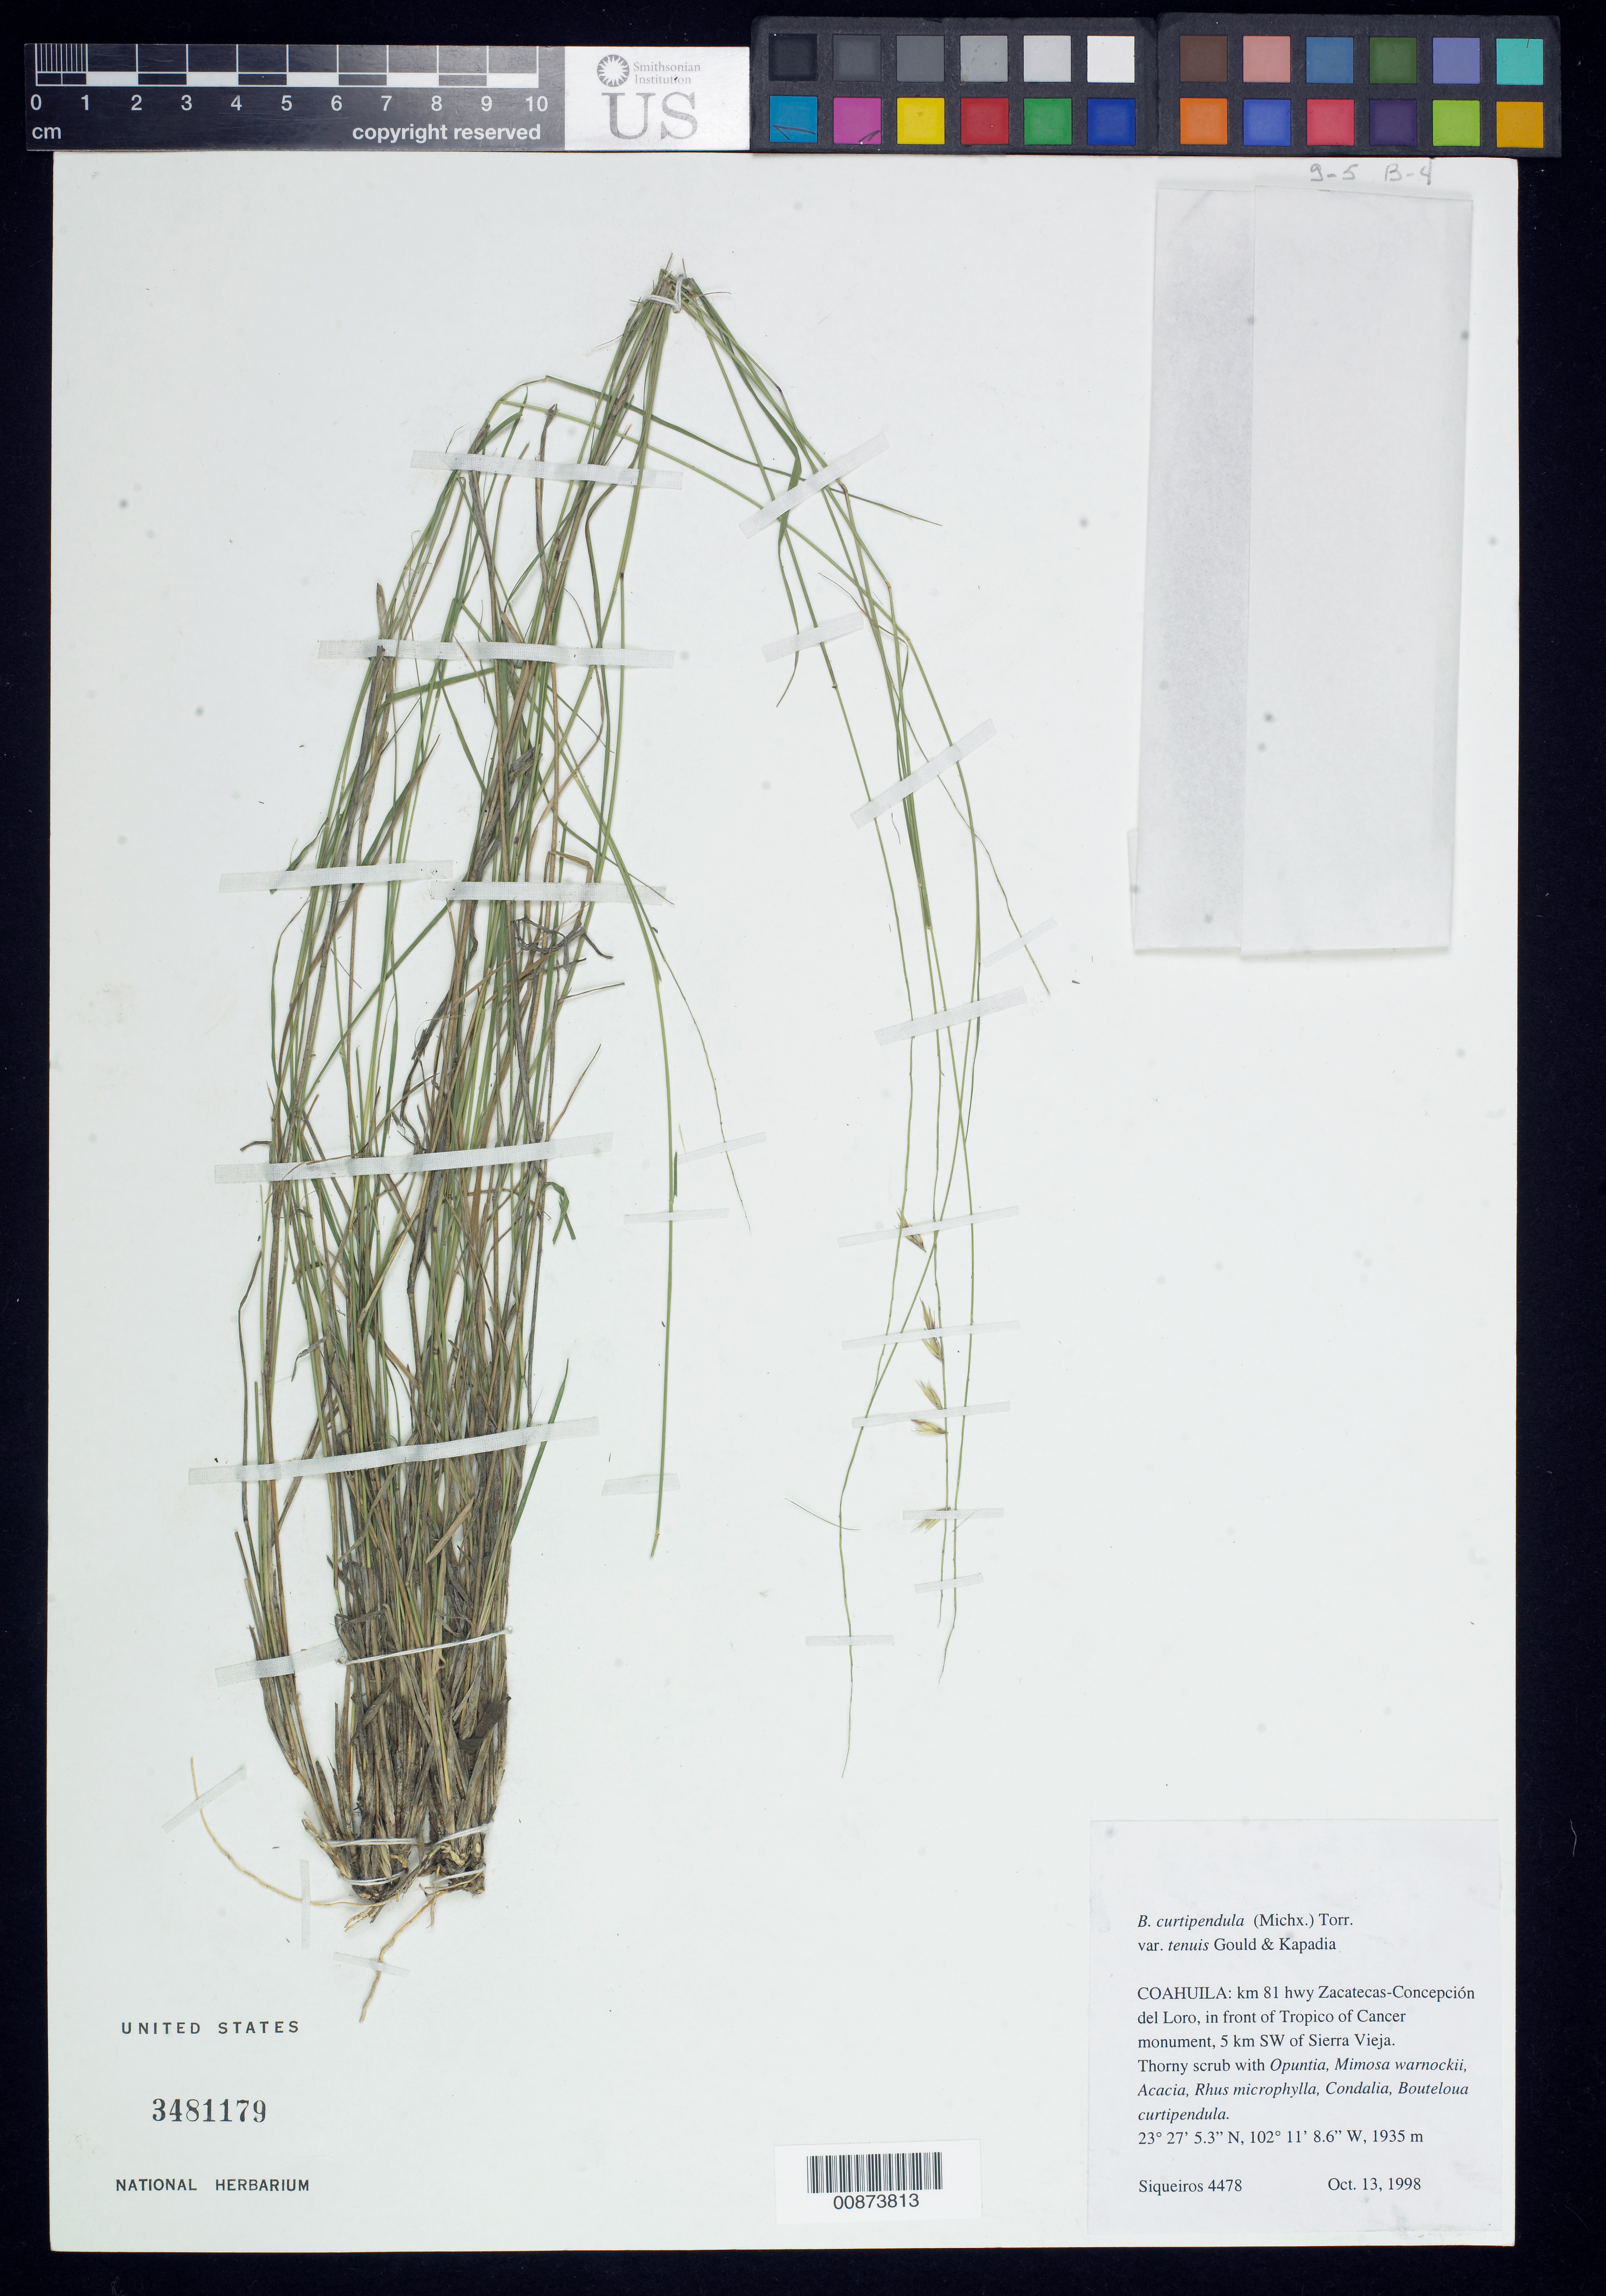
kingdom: Plantae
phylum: Tracheophyta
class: Liliopsida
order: Poales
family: Poaceae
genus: Bouteloua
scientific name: Bouteloua curtipendula var. tenuis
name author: Gould & Kapadia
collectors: M. E. Siqueiros Delgado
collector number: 4478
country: Mexico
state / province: Coahuila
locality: Hwy Zacatecas - Concepcion del Loro, in front of Tropico of Cancer monument SW of Sierra Vieja.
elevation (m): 1935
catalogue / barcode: US 3481179